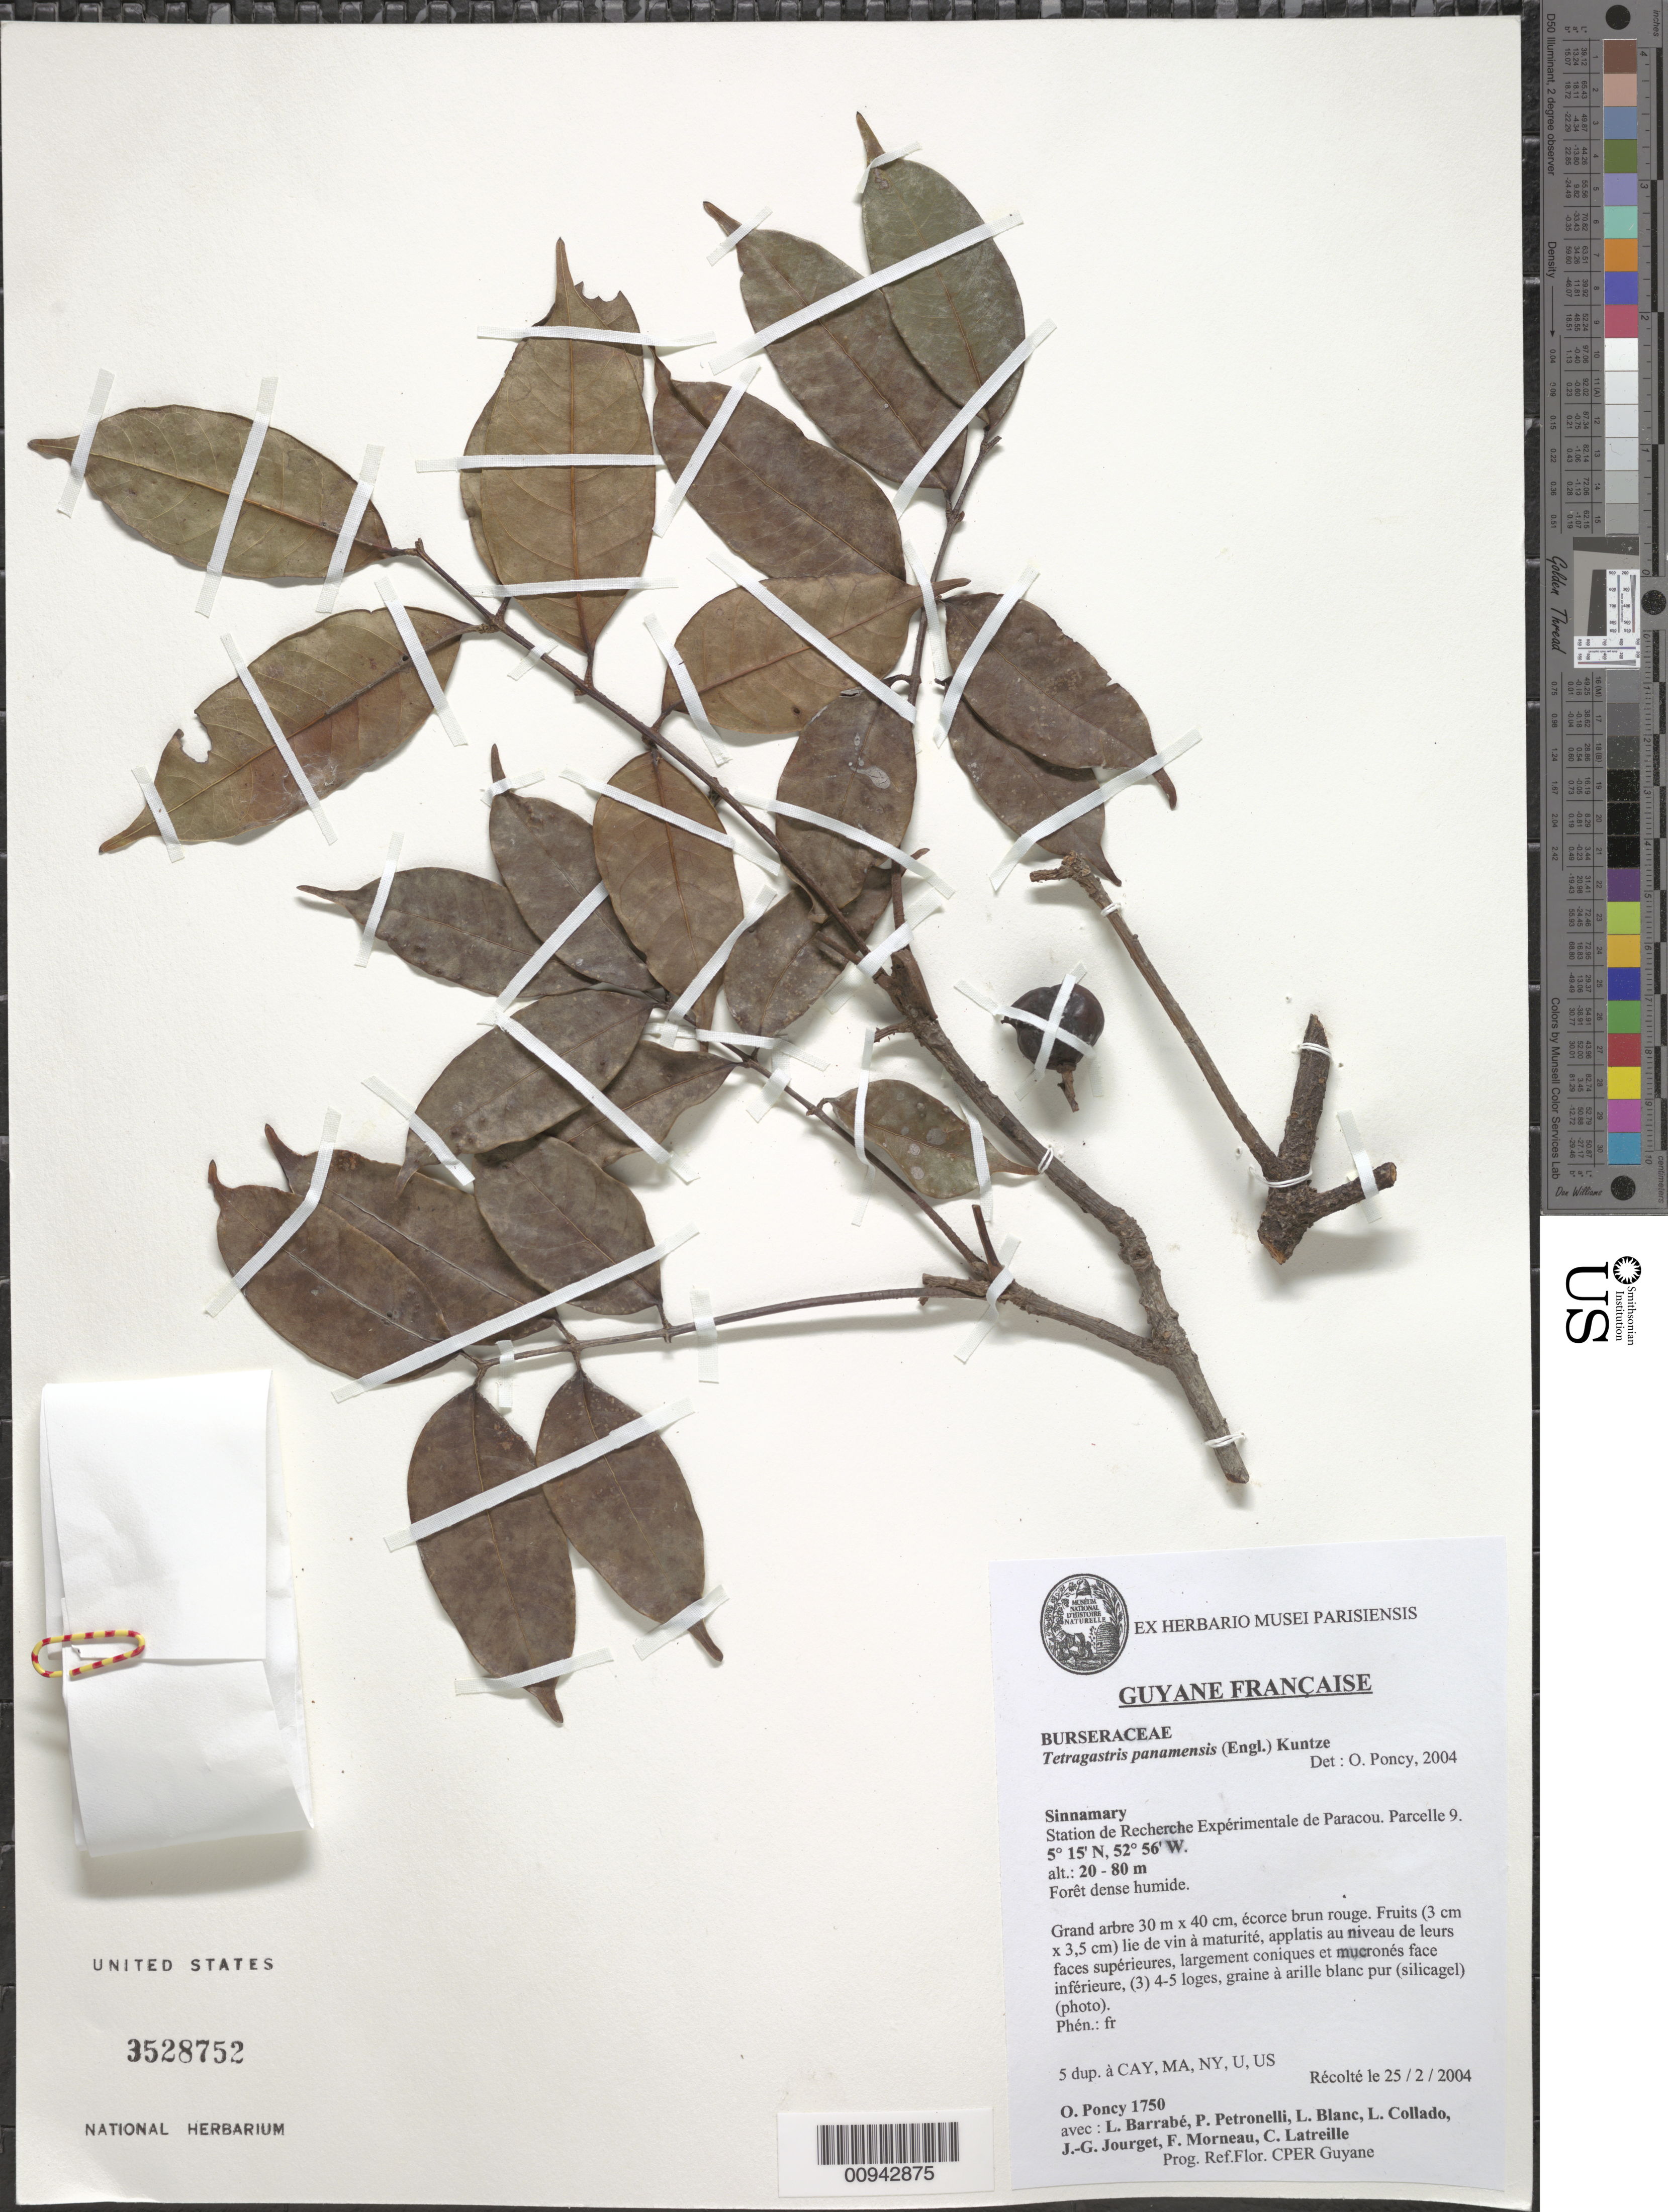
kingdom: Plantae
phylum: Tracheophyta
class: Magnoliopsida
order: Sapindales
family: Burseraceae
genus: Protium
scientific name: Protium stevensonii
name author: (Standl.) Daly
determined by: Daly, Douglas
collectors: O. Poncy, L. Barrabé, P. Petronelli, L. Blanc, L. Collado, J. Jourget, F. Morneau & C. Lateille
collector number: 1750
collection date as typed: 25-Feb-04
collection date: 2004-02-25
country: French Guiana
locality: Sinnamary. Station de Recherche Experimentale de Paracou. Parcelle 9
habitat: Foret dense humide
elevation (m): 20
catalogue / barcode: US 3528752